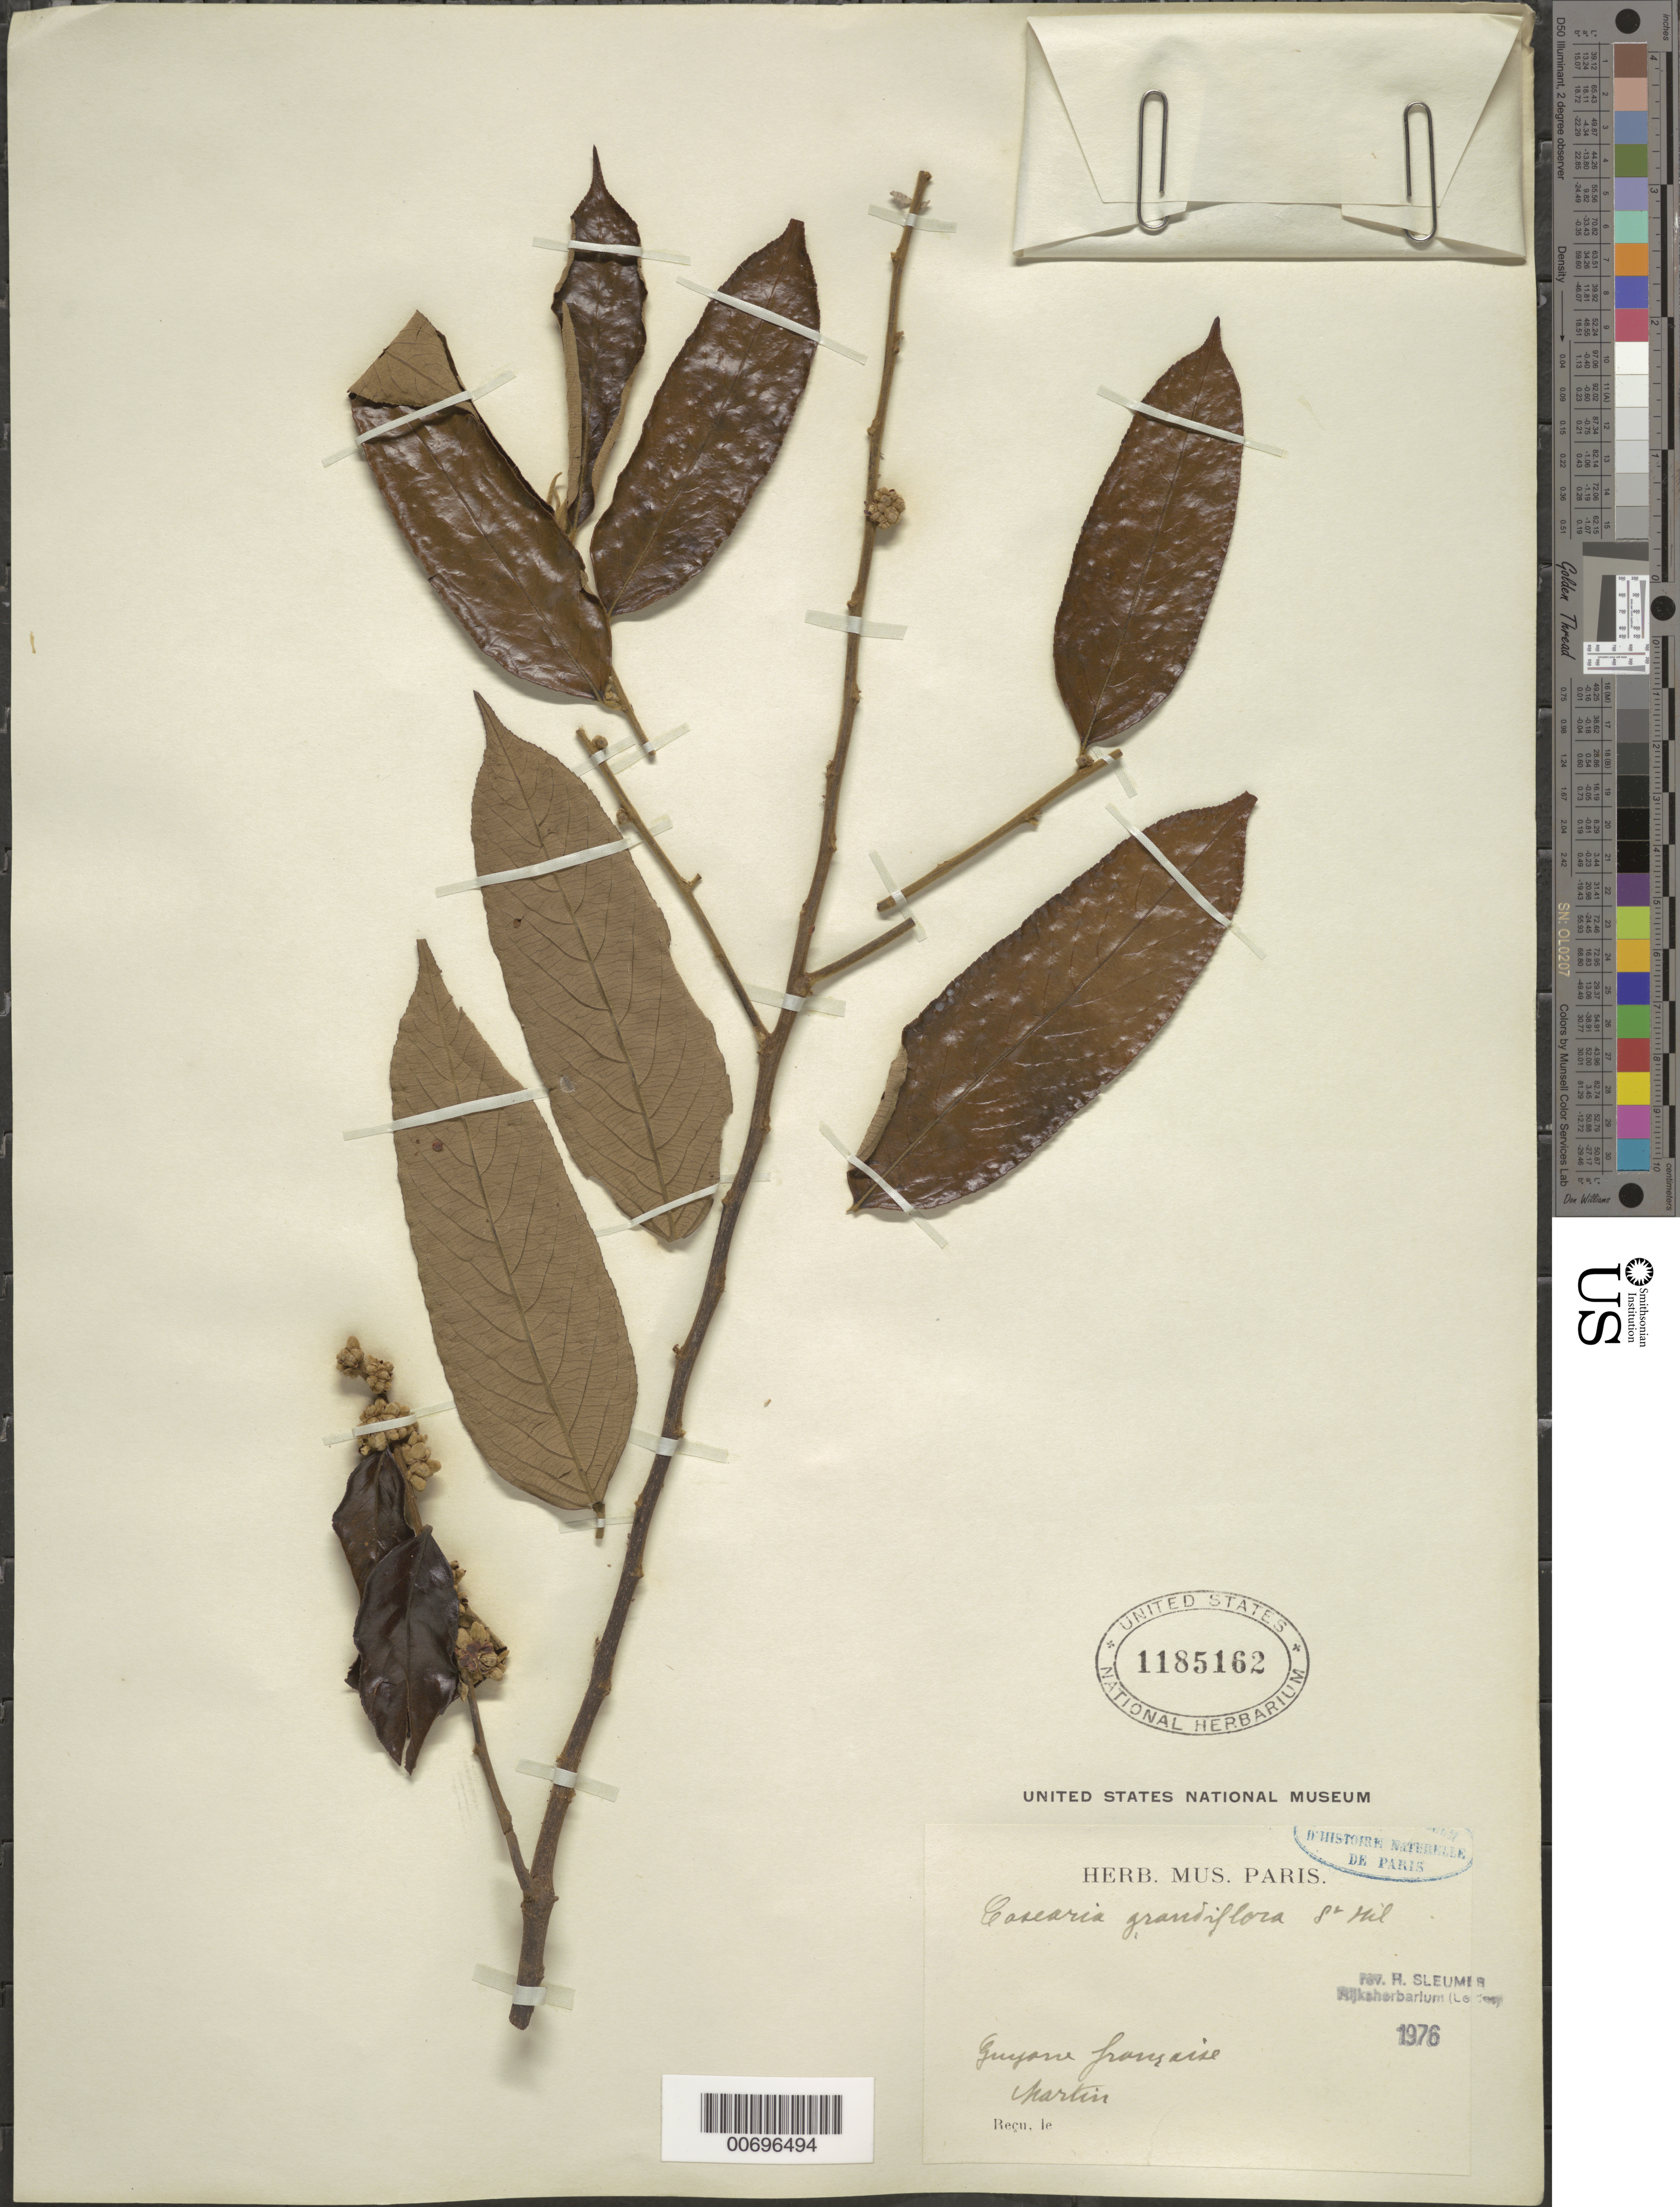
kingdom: Plantae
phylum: Tracheophyta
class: Magnoliopsida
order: Malpighiales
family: Salicaceae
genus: Casearia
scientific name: Casearia grandiflora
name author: Cambess.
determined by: Sleumer, H. O.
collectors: J. Martin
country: French Guiana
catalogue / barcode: US 1185162